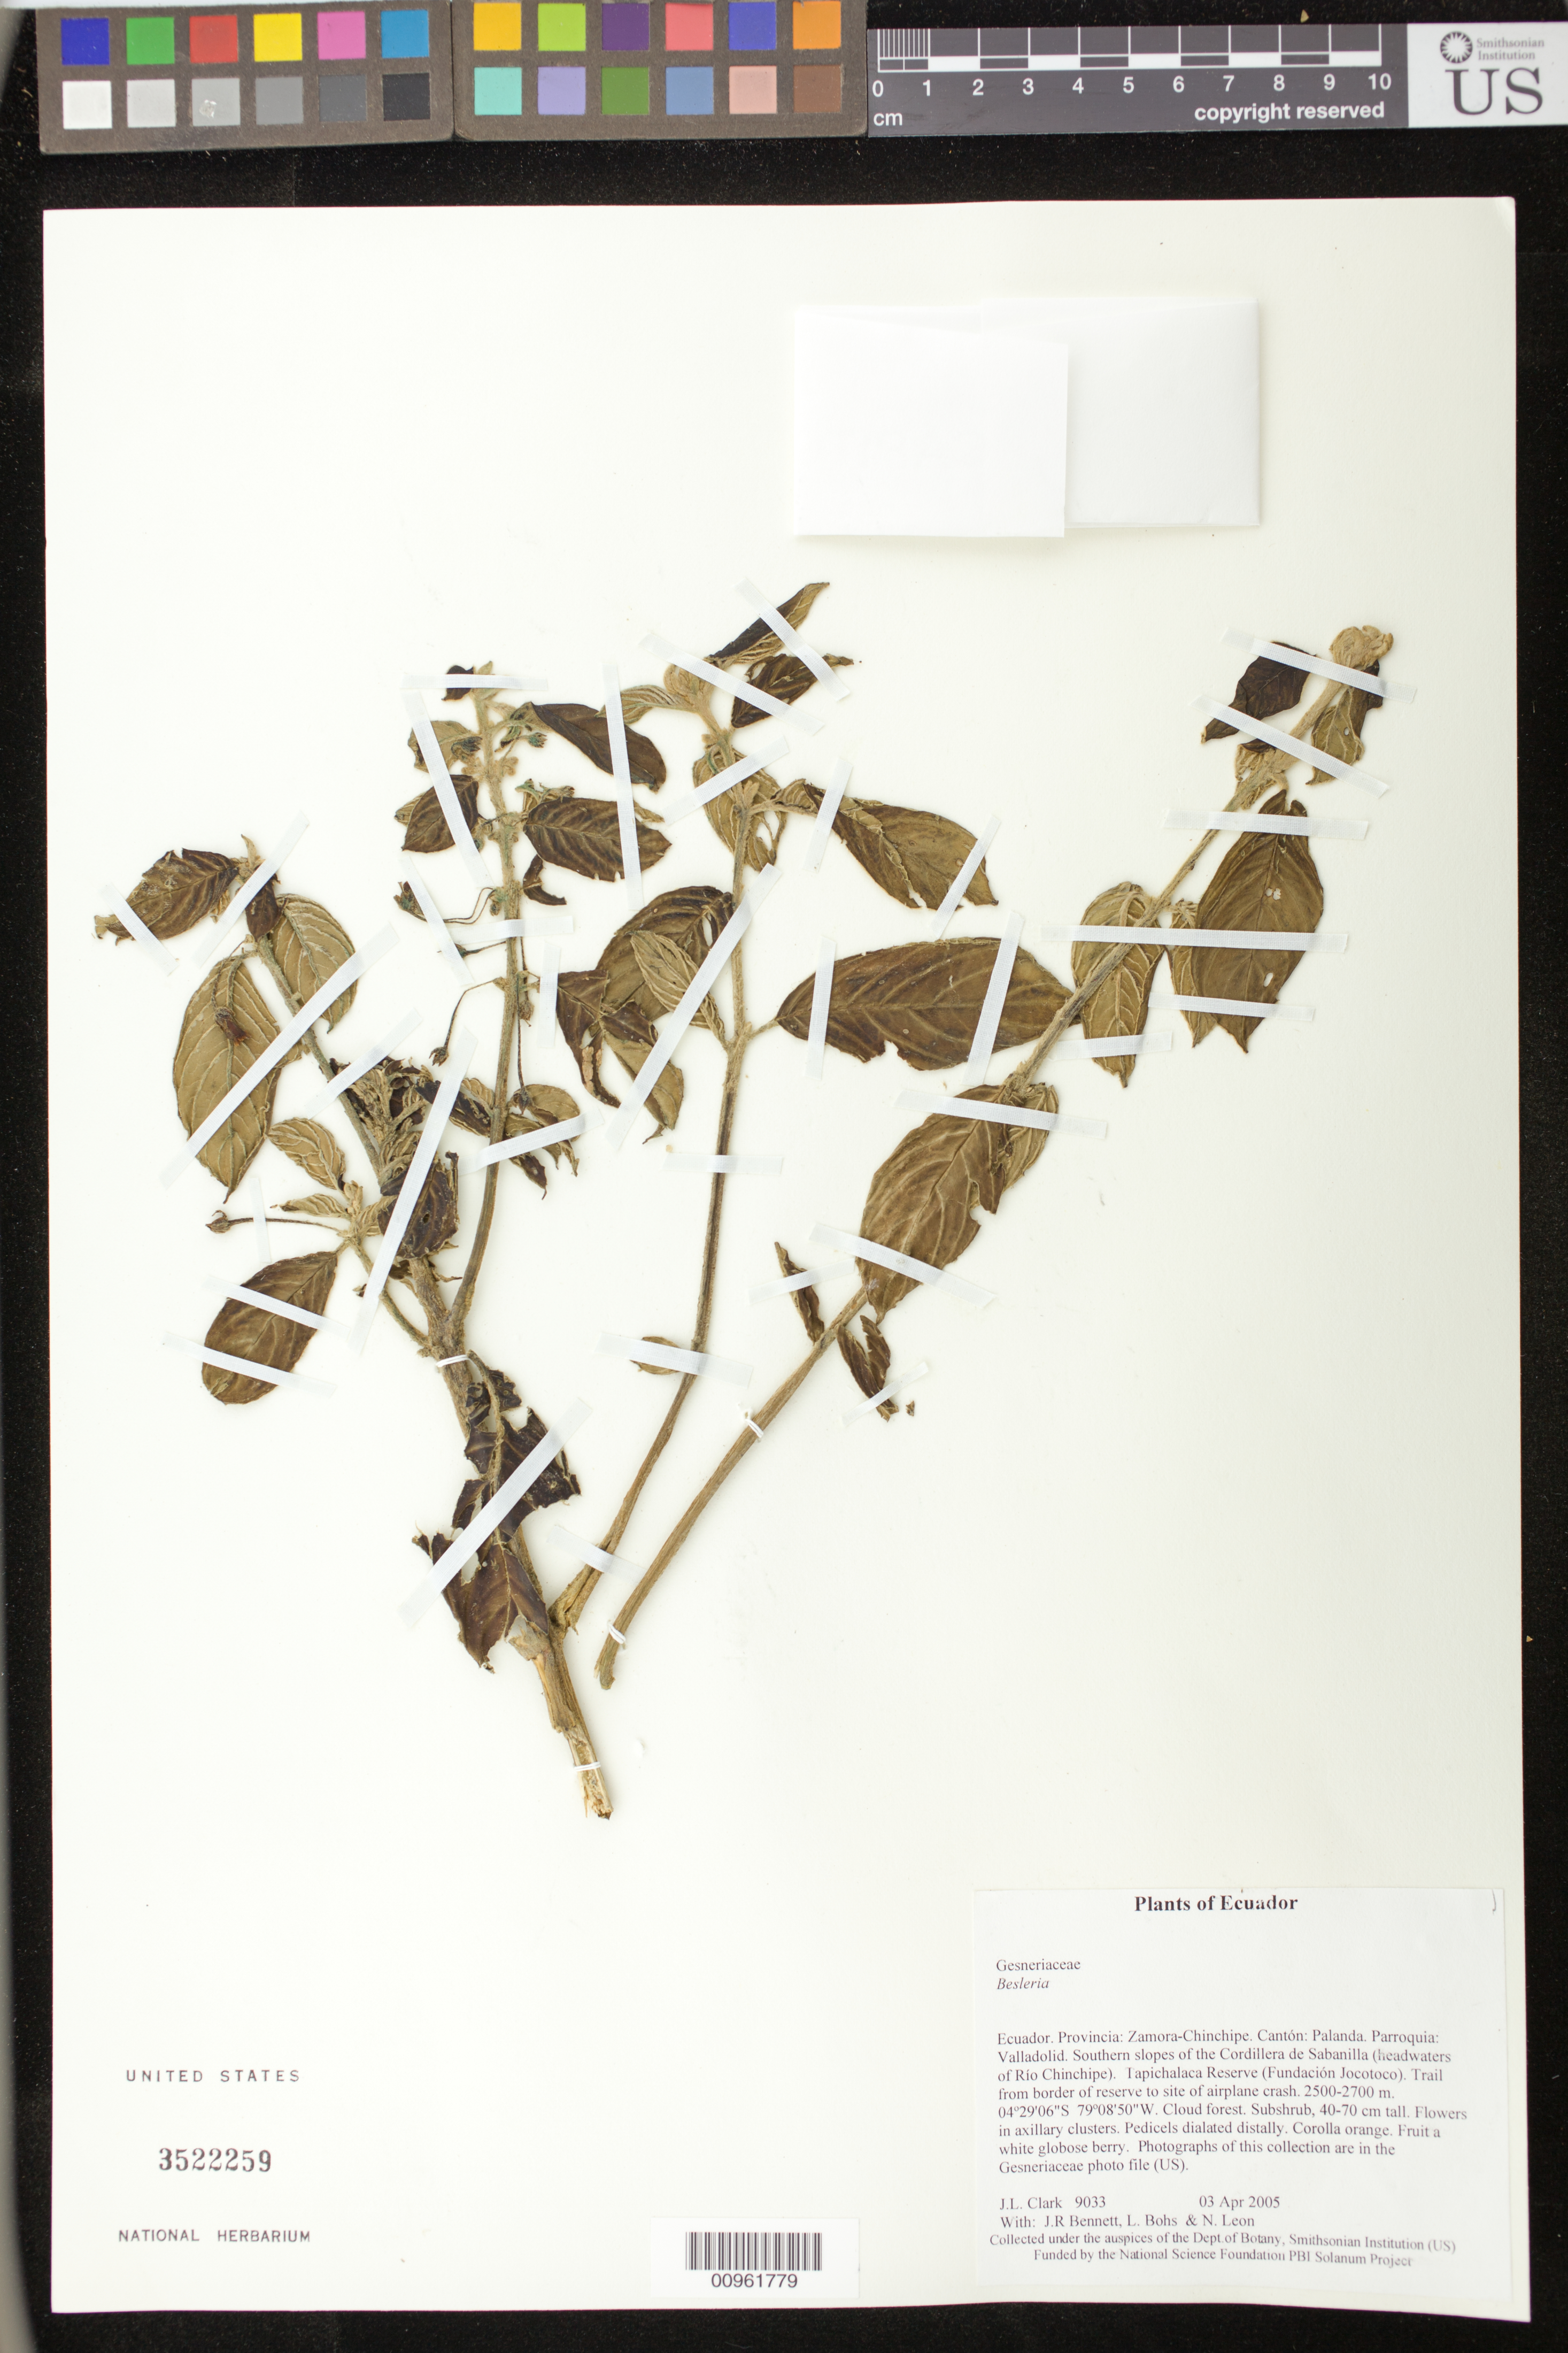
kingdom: Plantae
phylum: Tracheophyta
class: Magnoliopsida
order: Lamiales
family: Gesneriaceae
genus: Besleria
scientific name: Besleria sp.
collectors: J. L. Clark, J. R. Bennett, L. A. Bohs & N. Leon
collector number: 9033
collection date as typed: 03 Apr 2005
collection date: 2005-04-03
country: Ecuador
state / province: Zamora-Chinchipe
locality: Palanda. Parroquia: Valladolid. Southern slopes of the Cordillera de Sabanilla (headwaters of Río Chinchipe). Tapichalaca Reserve (Fundación Jocotoco). Trail from border of reserve to site of airplane crash.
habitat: Cloud forest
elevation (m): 2500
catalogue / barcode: US 3522259